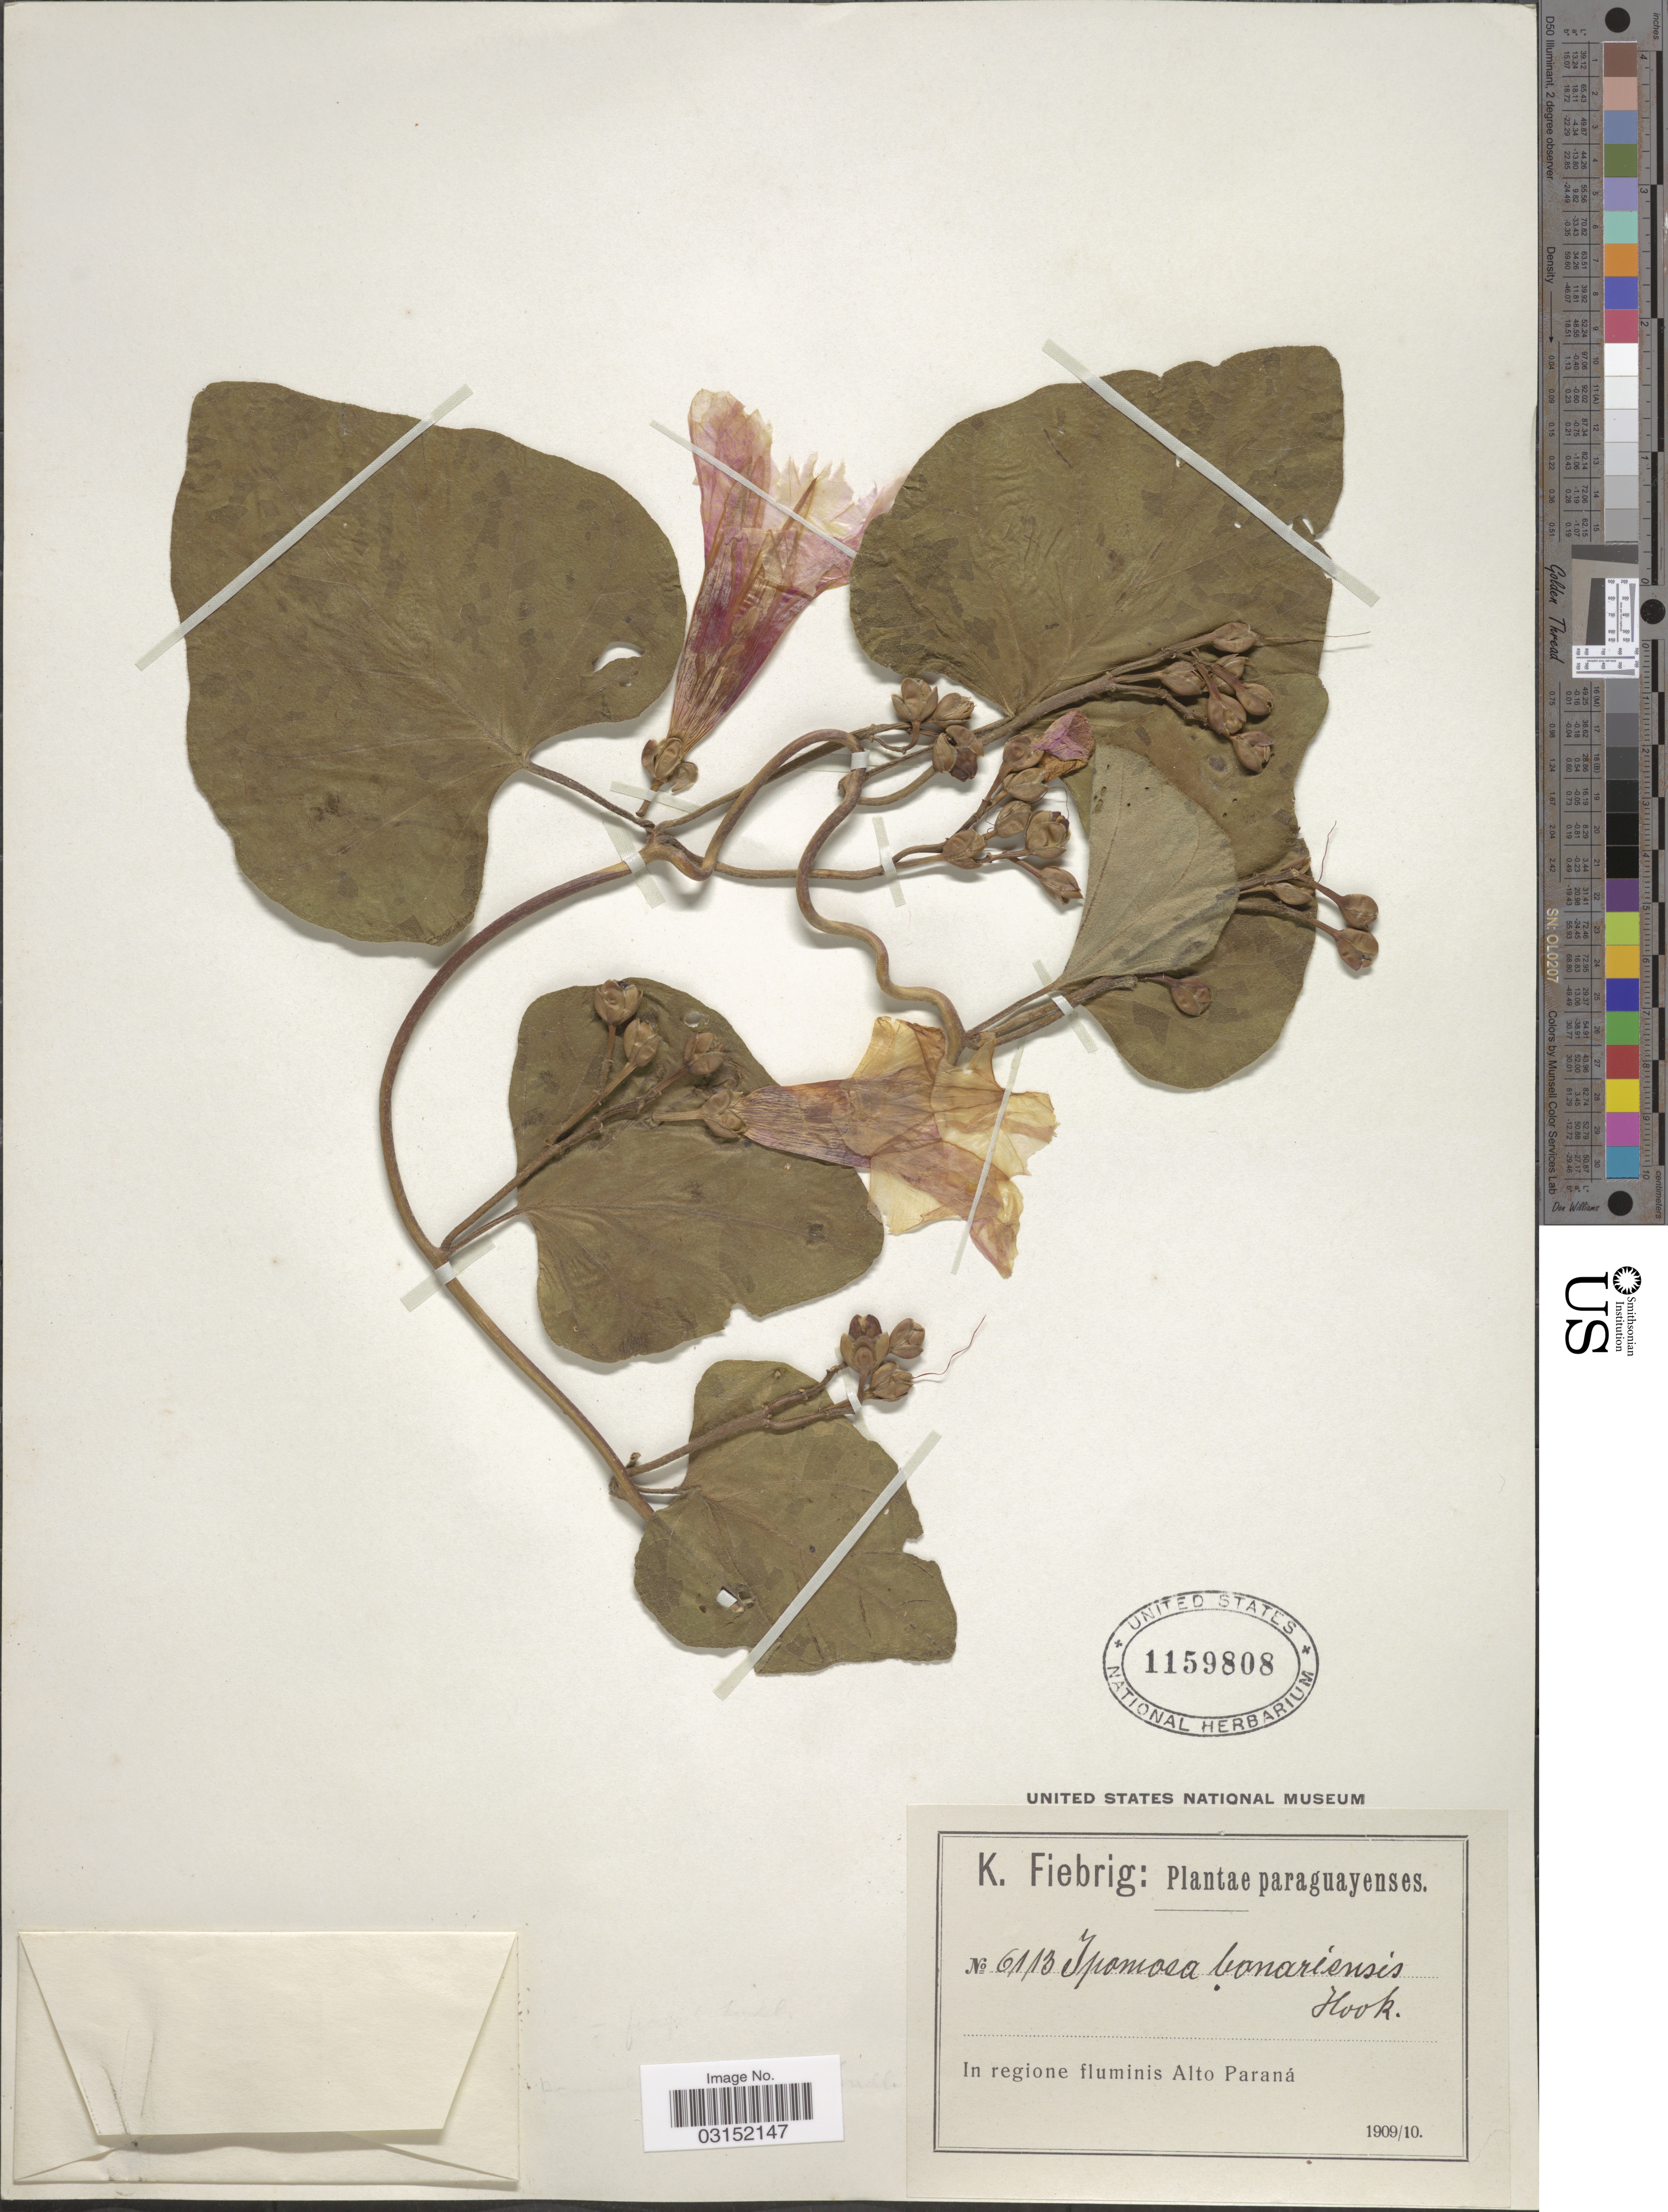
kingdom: Plantae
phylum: Tracheophyta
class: Magnoliopsida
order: Solanales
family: Convolvulaceae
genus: Ipomoea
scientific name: Ipomoea bonariensis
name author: Hook.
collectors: K. Fiebrig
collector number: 6113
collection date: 1909/1910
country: Paraguay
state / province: Alto Parana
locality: Paraguayenses, In regione fluminis Alto Paraná.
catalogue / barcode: US 1159808